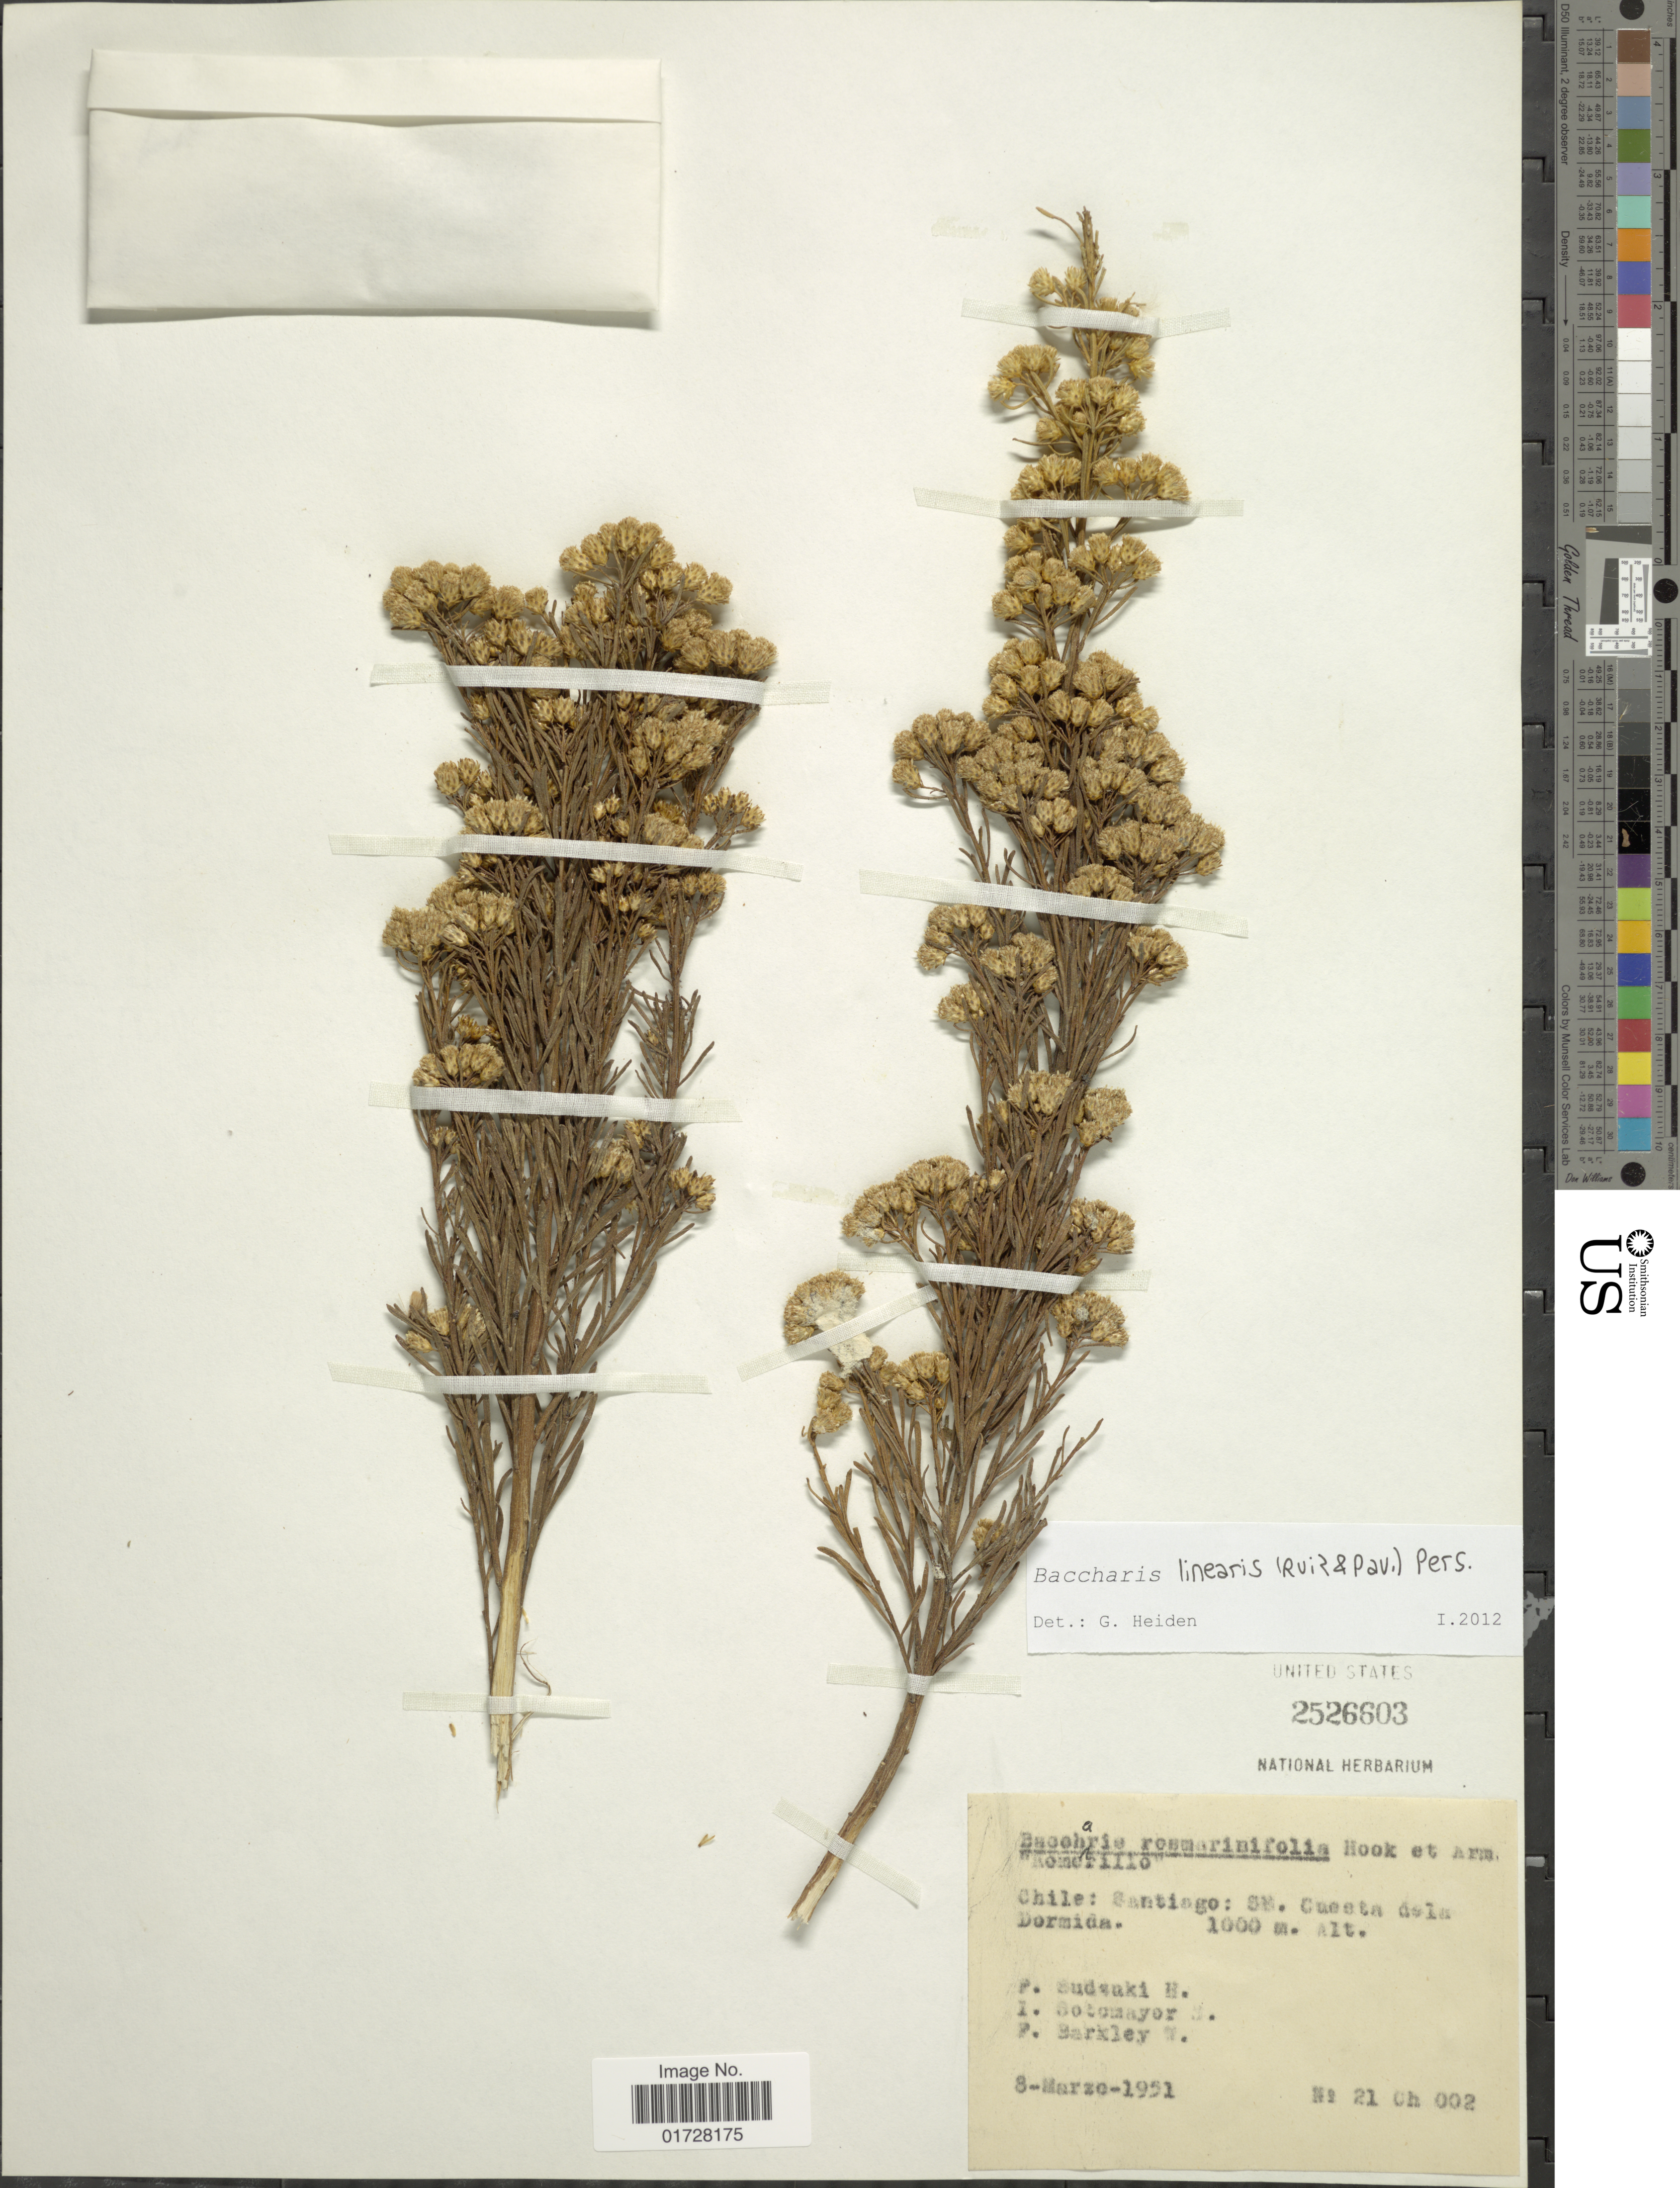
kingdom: Plantae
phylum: Tracheophyta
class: Magnoliopsida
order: Asterales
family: Asteraceae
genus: Baccharis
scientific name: Baccharis linearis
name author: (Ruiz & Pav.) Pers.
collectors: P. Sudsuki H., M. Sotomayor & F. Barkley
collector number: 21Ch002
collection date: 1951-03-08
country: Chile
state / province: Región Metropolitana (RM)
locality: Santiago, SW. Cuesta dela Dormida.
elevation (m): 1000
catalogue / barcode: US 2526603